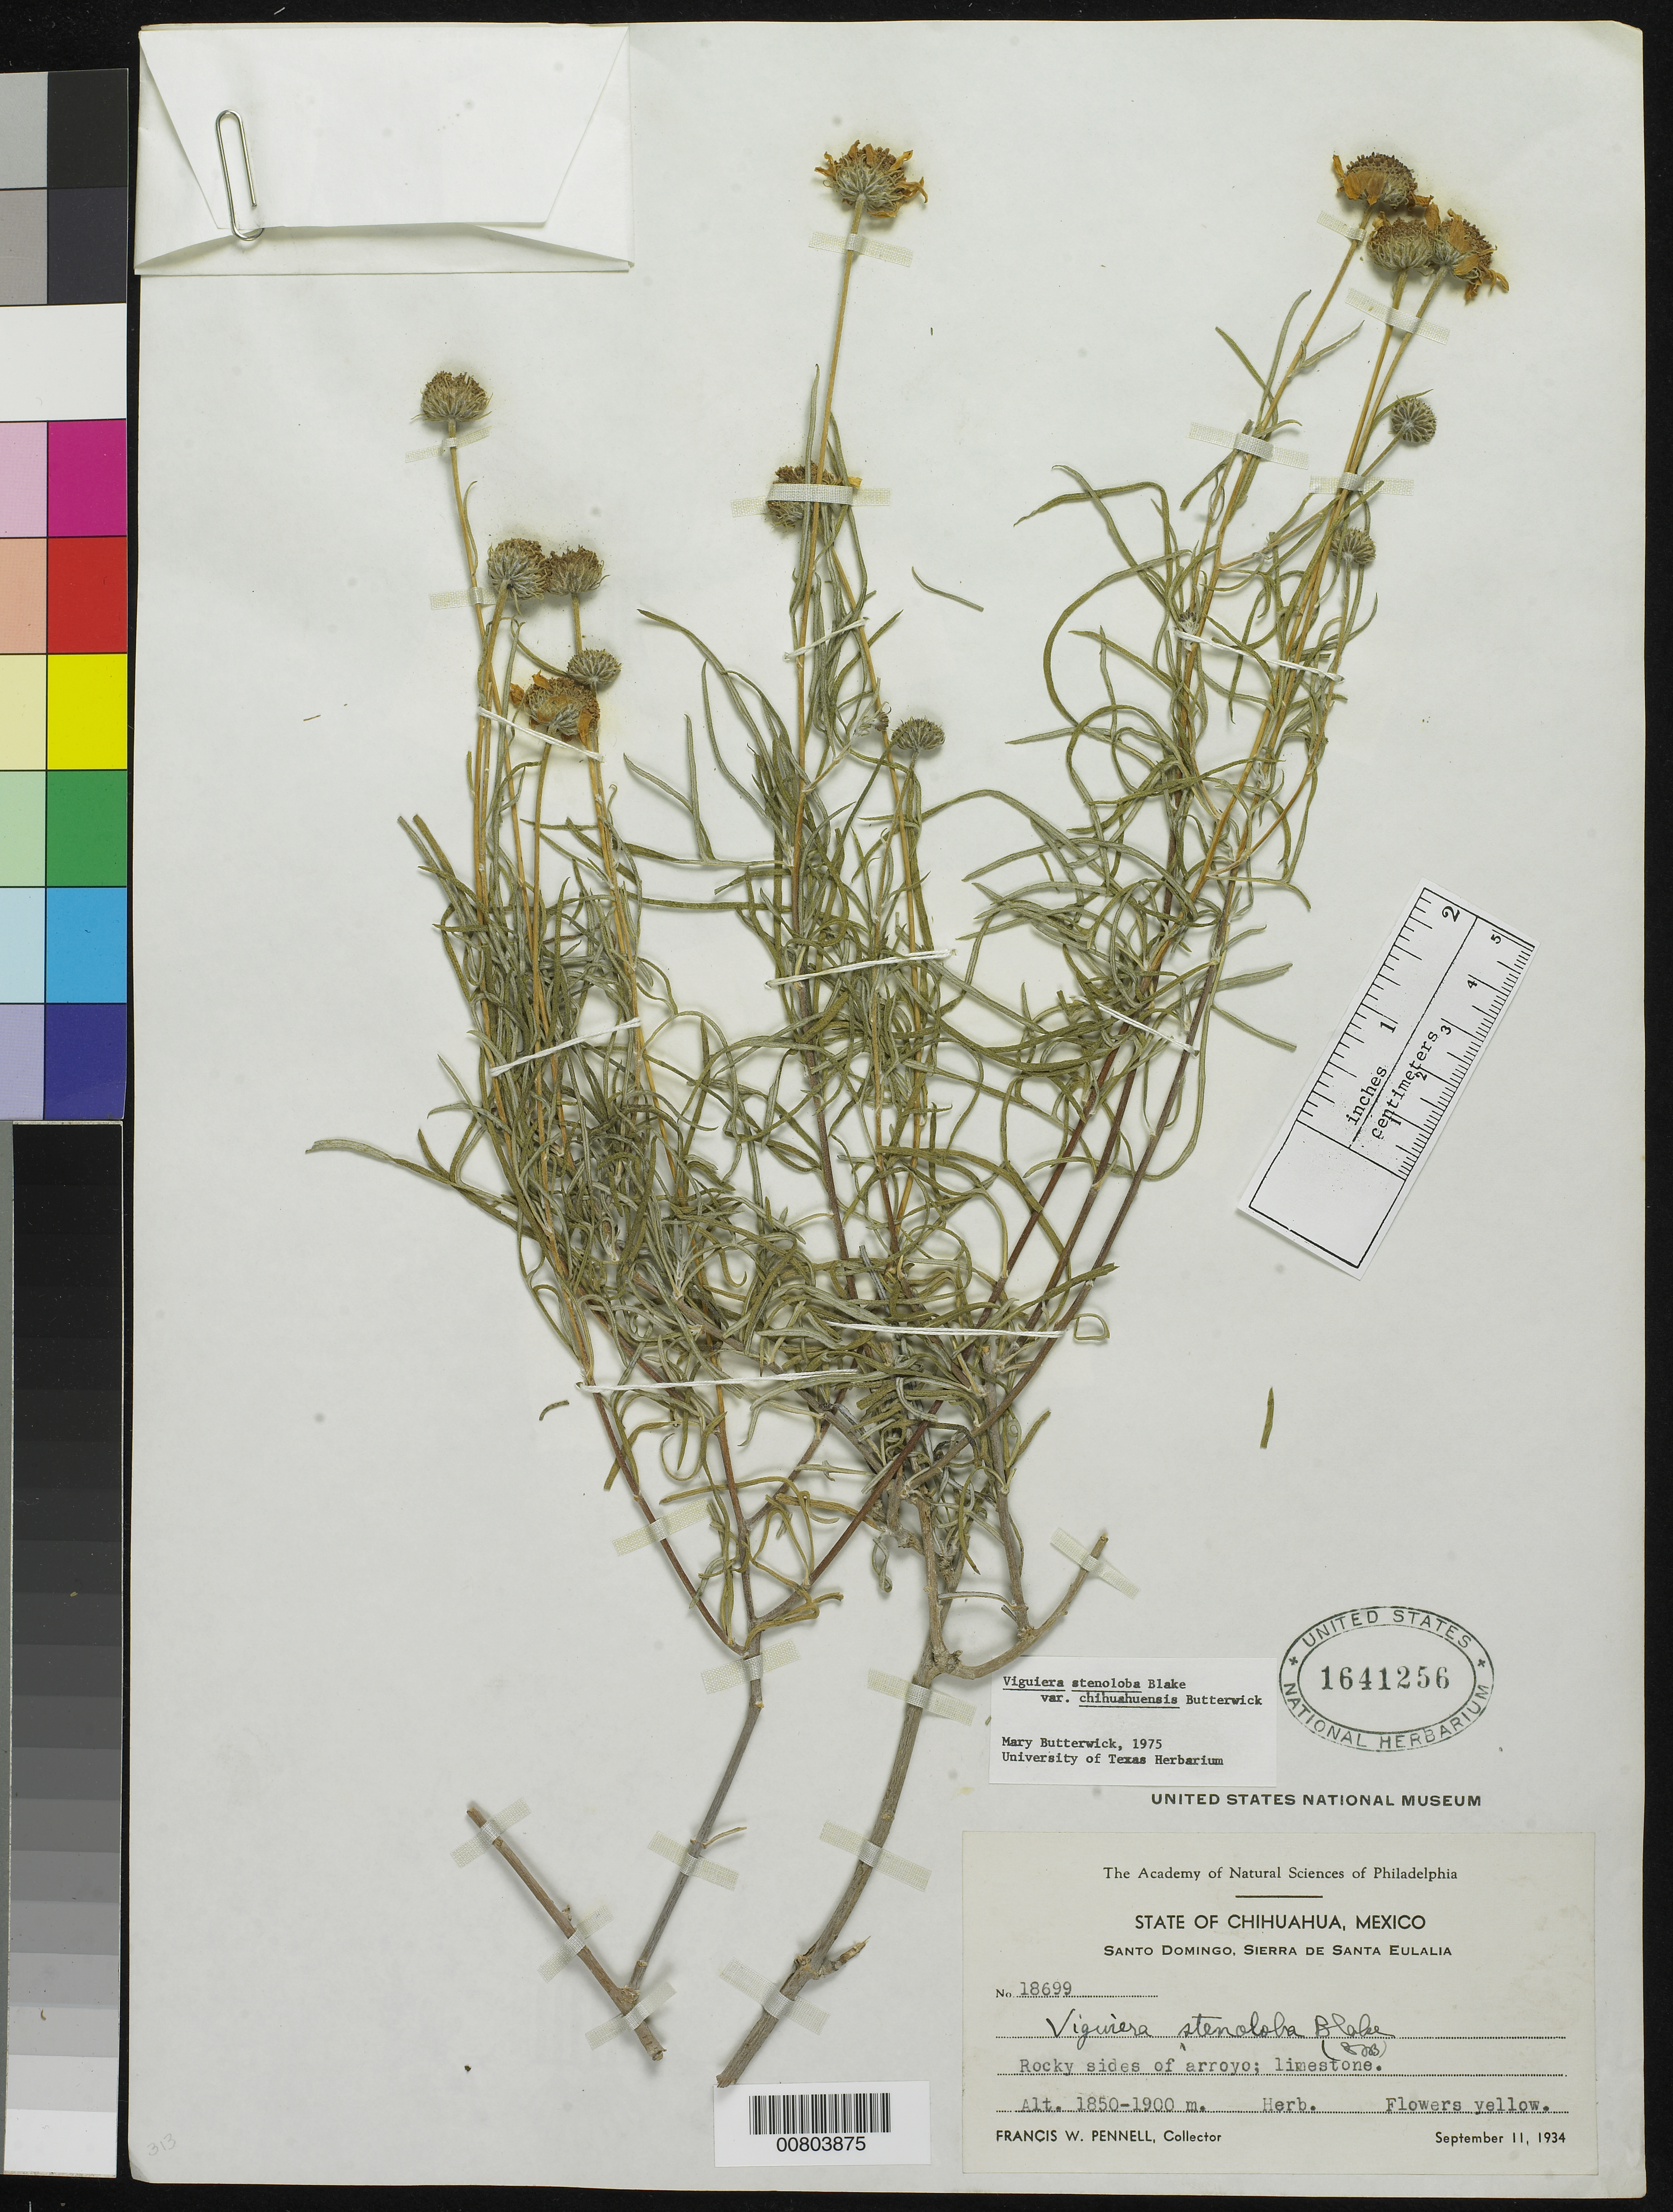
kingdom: Plantae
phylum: Tracheophyta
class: Magnoliopsida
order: Asterales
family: Asteraceae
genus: Viguiera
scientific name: Viguiera stenoloba var. chihuahuensis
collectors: F. W. Pennell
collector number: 18699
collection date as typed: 11 Sep 1934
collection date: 1934-09-11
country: Mexico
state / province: Chihuahua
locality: Santo Domingo, Sierra de Santa Eulalia, Chihuahua.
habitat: Rocky sides of arroyo; limestone.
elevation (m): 1900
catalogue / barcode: US 1641256